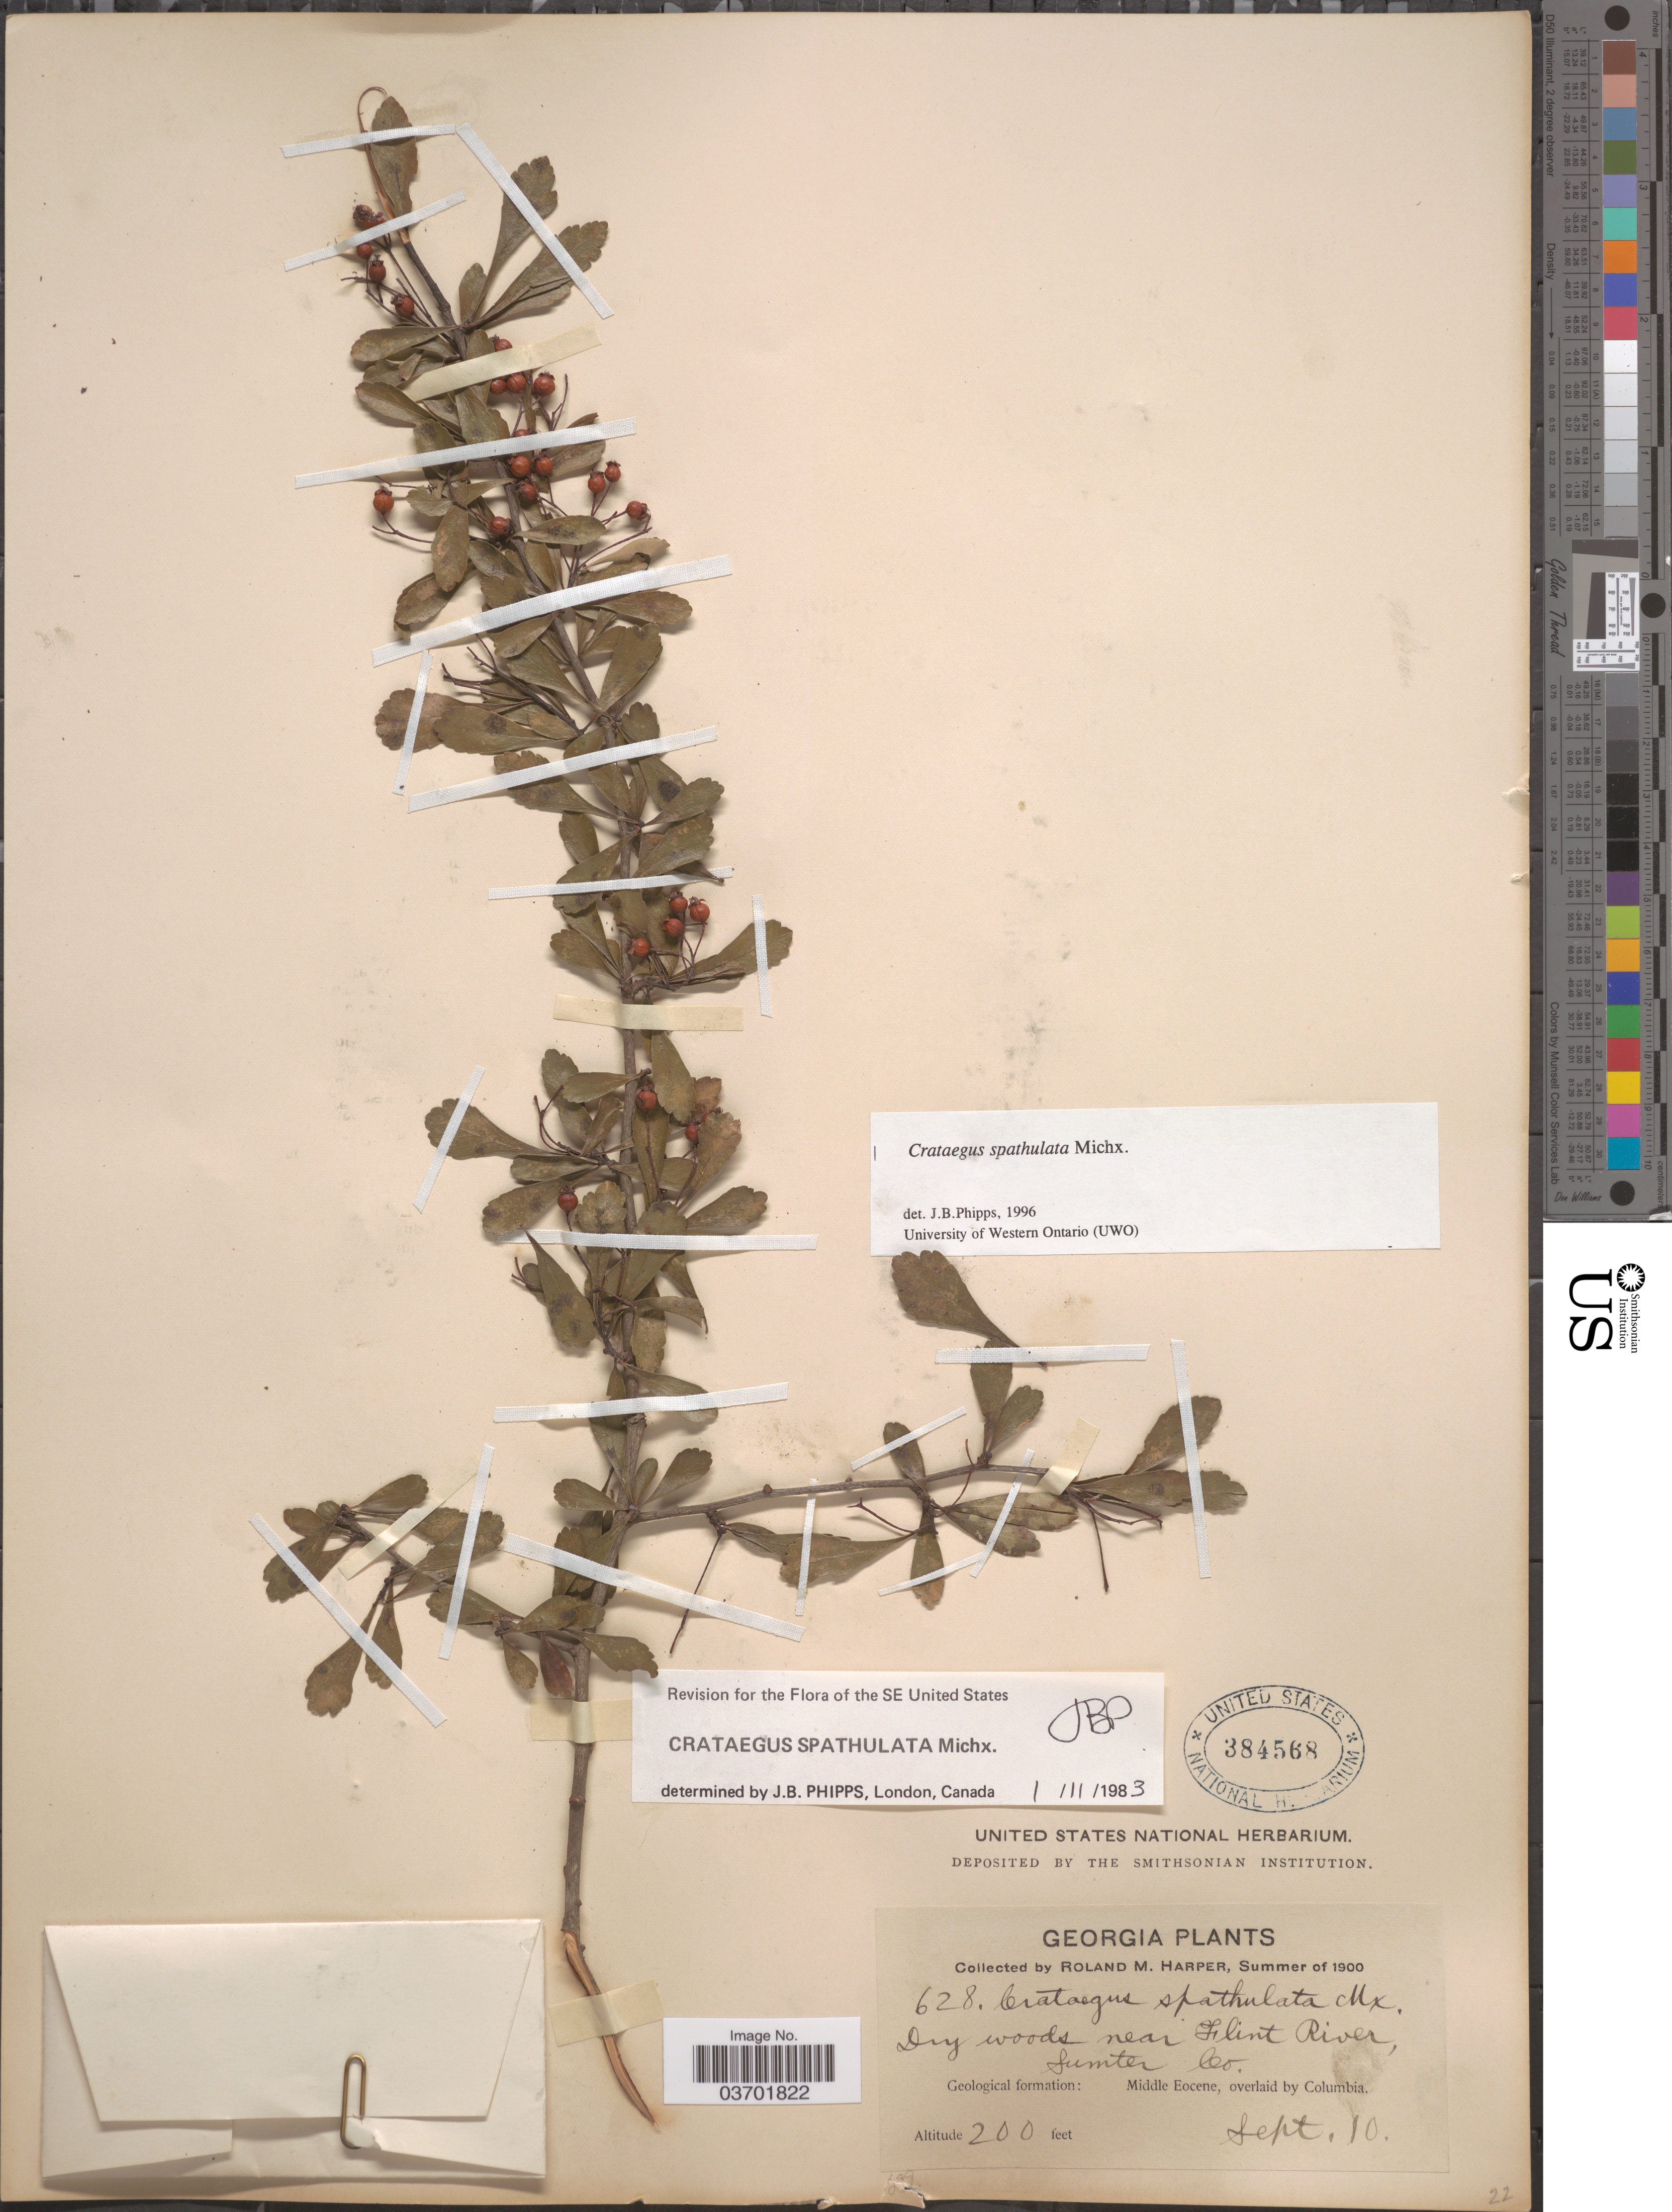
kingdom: Plantae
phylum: Tracheophyta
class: Magnoliopsida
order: Rosales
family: Rosaceae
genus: Crataegus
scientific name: Crataegus spathulata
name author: Michx.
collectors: R. M. Harper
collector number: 628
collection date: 1900-09-10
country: United States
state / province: Georgia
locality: Dry woods near Flint River, Sumter Co. Geological formation: Middle Eocene, overlaid by Columbia.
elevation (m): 61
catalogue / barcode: US 384568